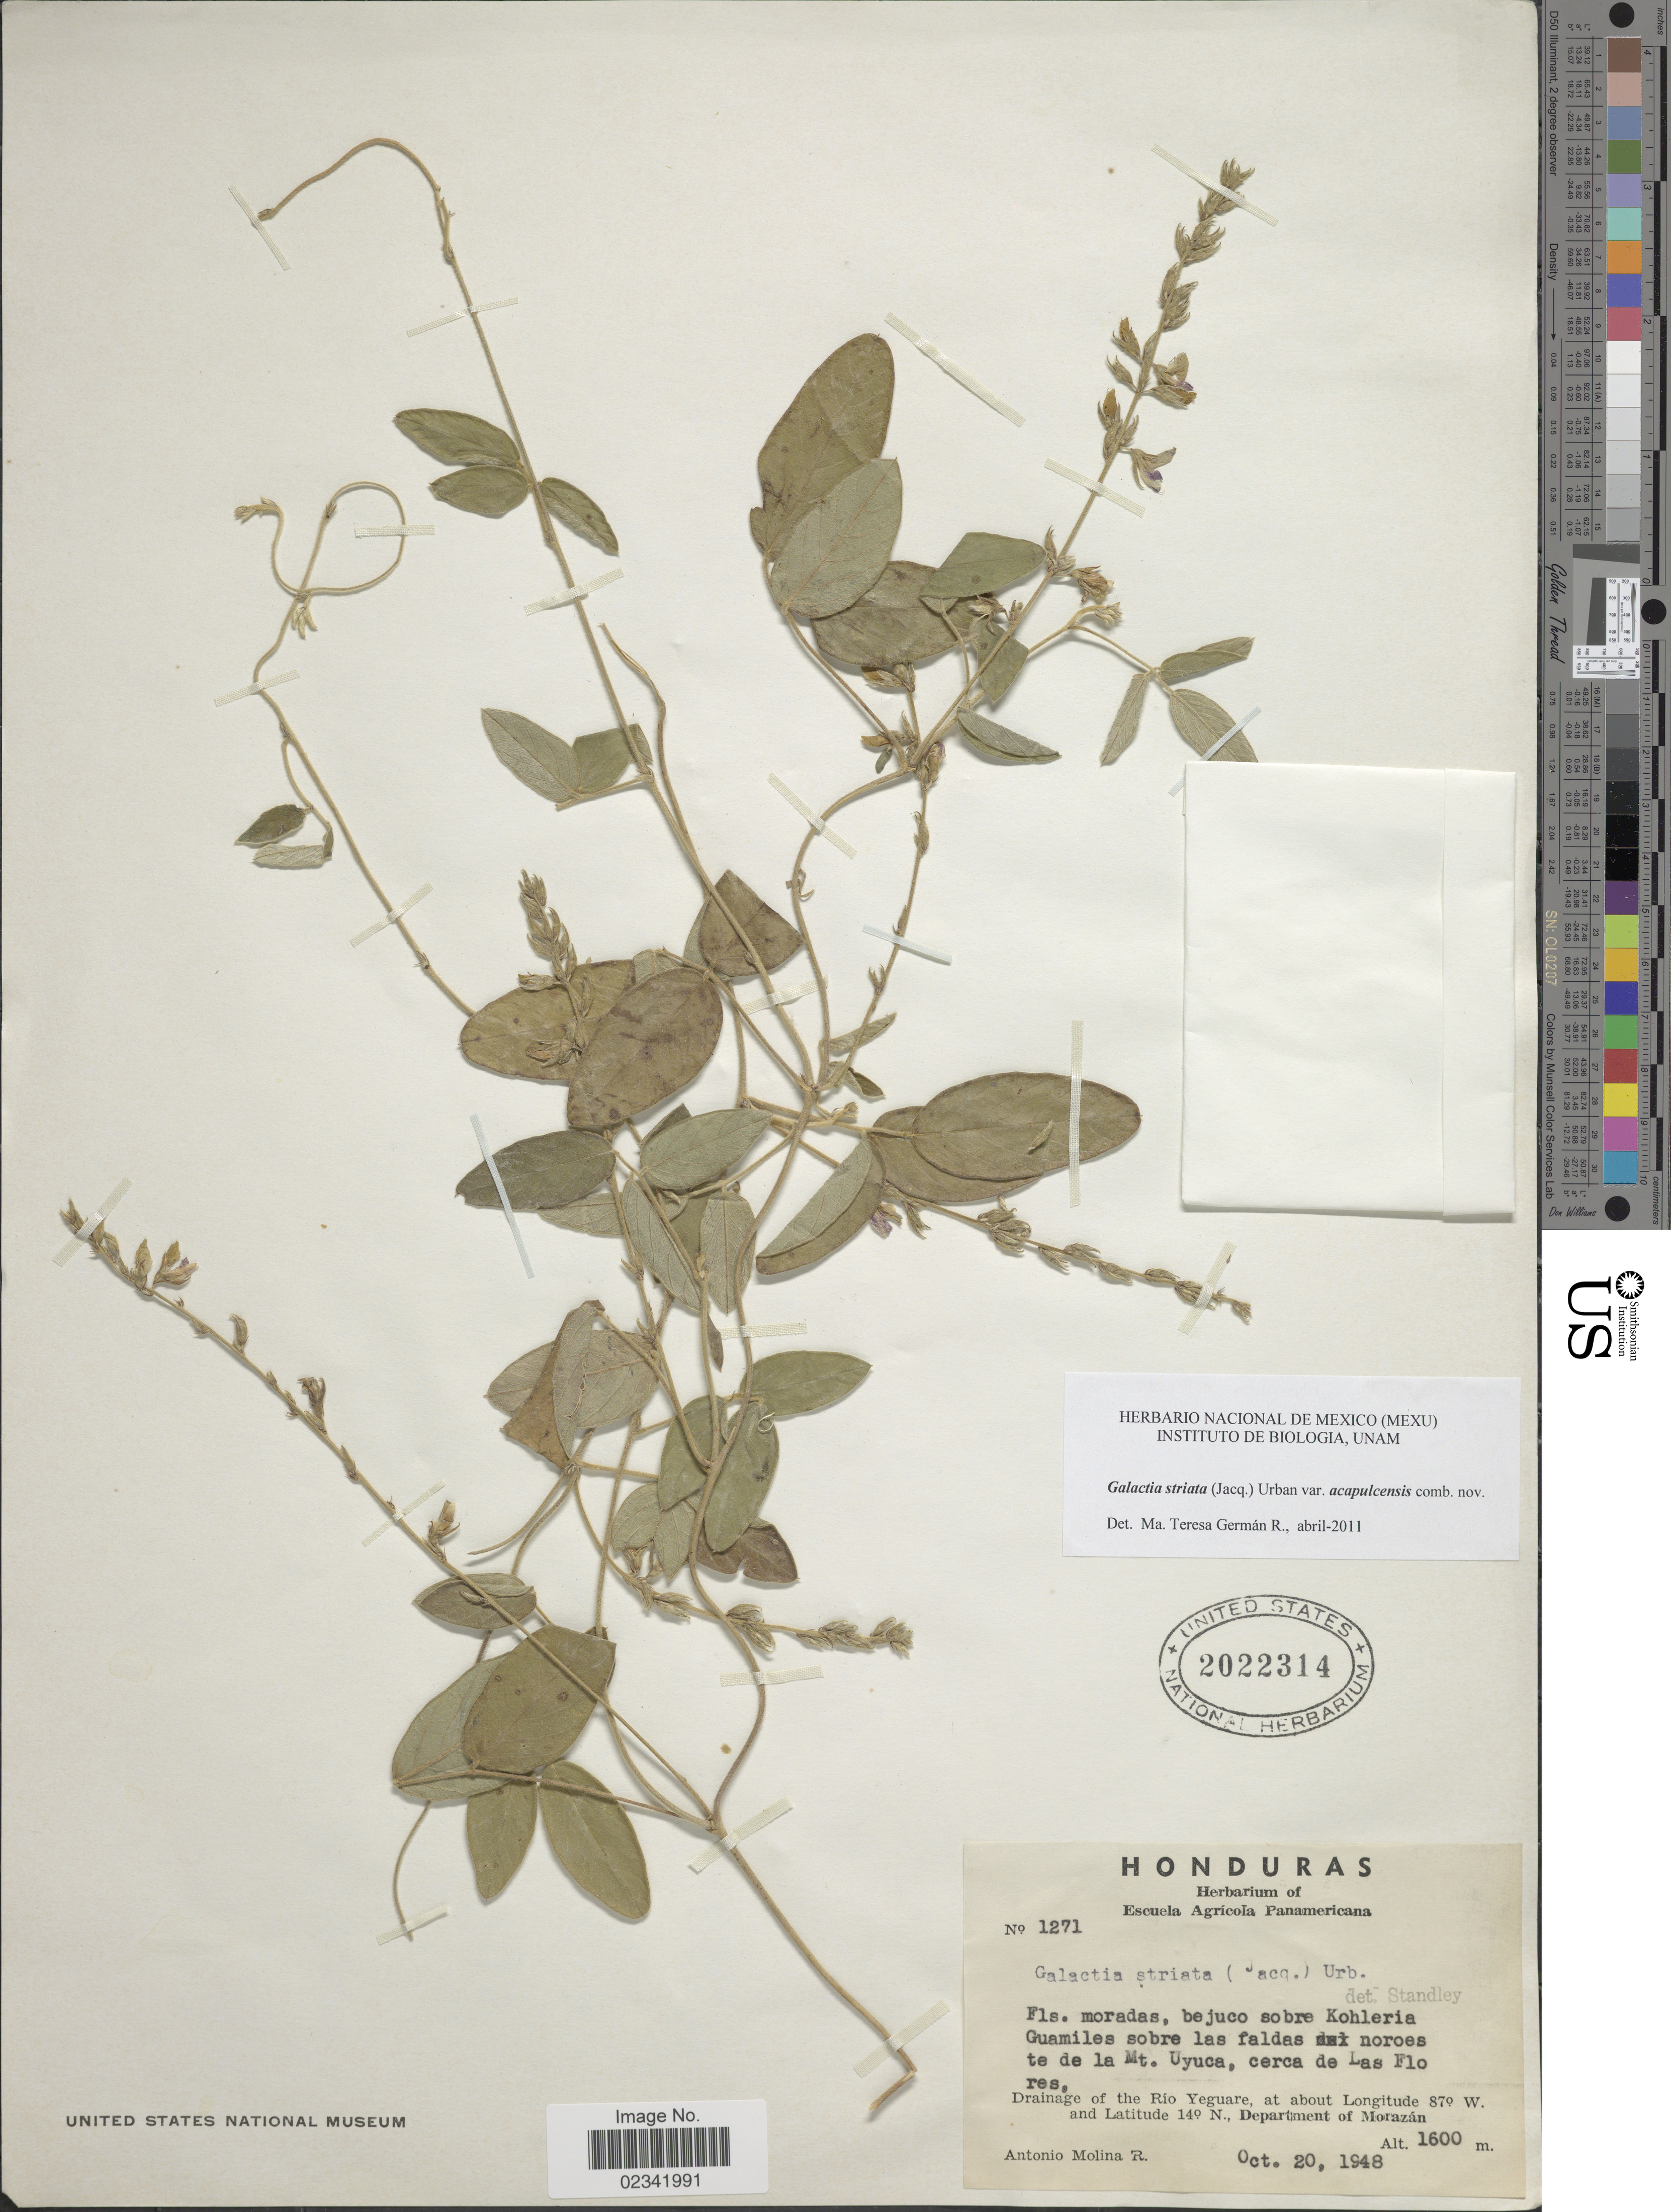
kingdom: Plantae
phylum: Tracheophyta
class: Magnoliopsida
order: Fabales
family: Fabaceae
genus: Galactia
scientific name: Galactia acapulcensis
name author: Rose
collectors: A. Molina R.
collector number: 1271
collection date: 1948-10-20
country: Honduras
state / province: Fco. Morazán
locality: Noroes te de la Mt. Uyuca, cerca de Las Flores, Drainage of the Rio Yeguare, Department of Morazan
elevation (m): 1600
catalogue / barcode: US 2022314